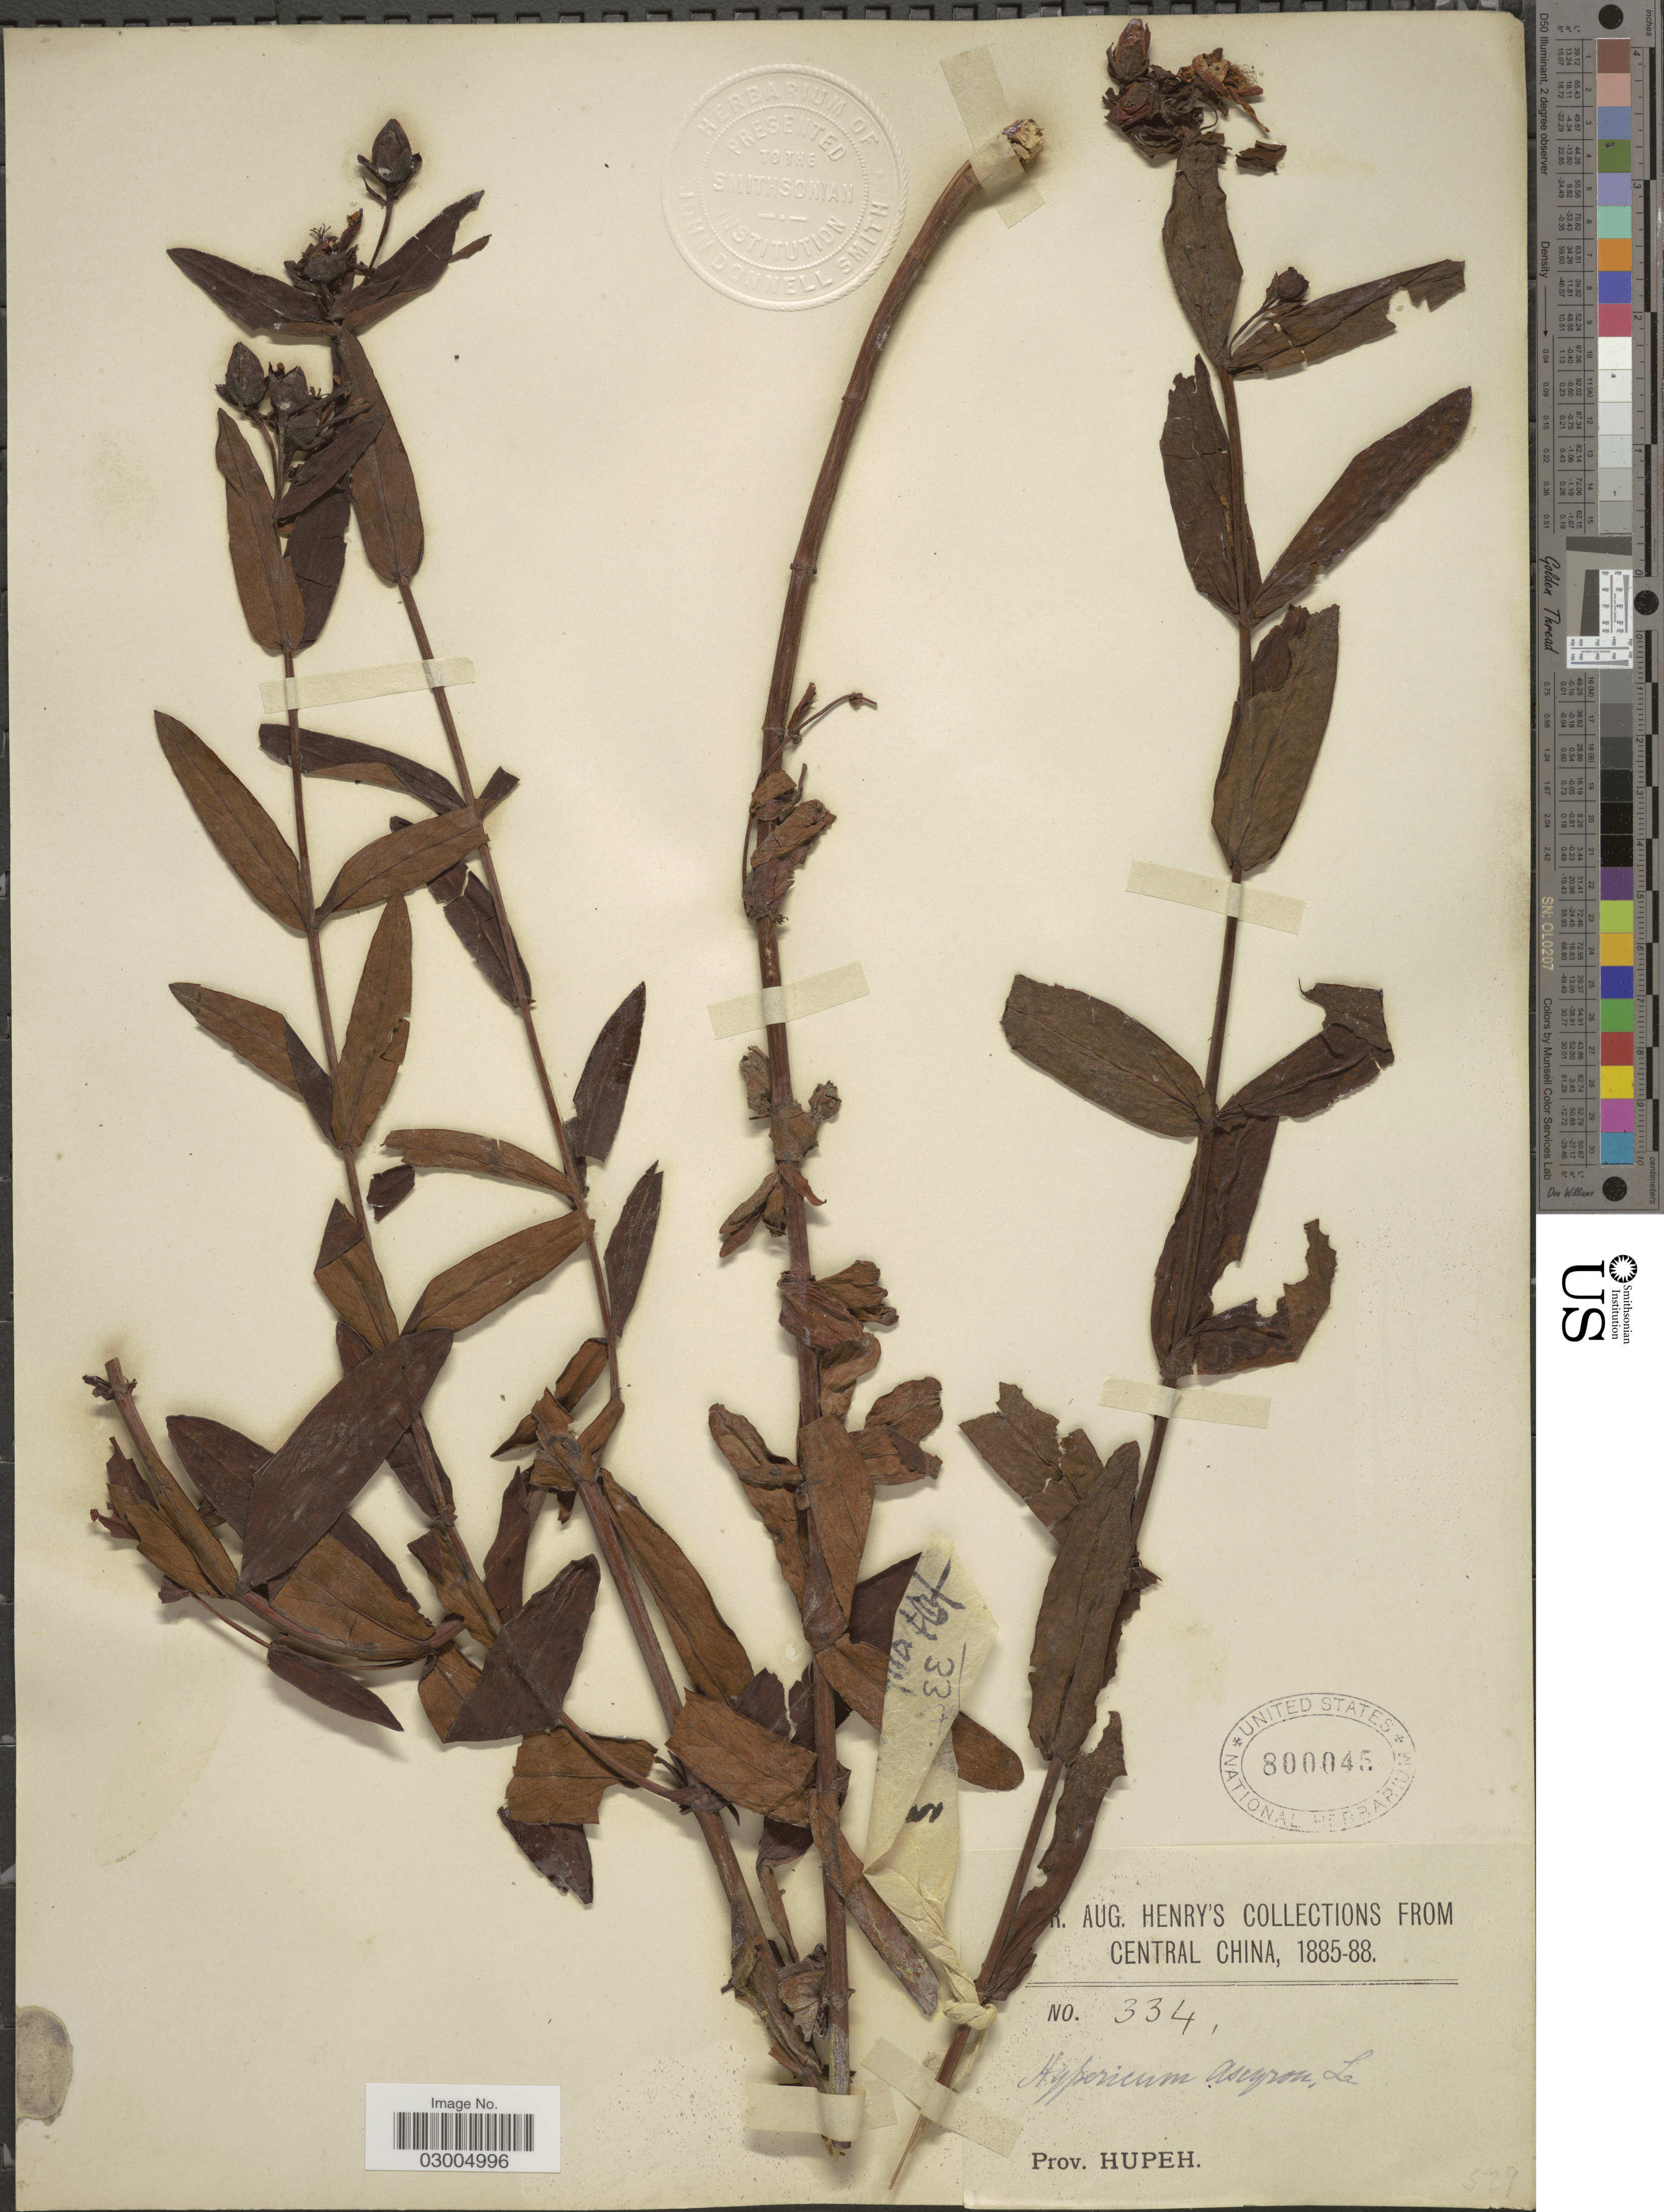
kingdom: Plantae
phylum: Tracheophyta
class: Magnoliopsida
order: Malpighiales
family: Hypericaceae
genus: Hypericum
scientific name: Hypericum ascyron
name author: L.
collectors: A. Henry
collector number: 334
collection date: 1885/1888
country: China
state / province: Hubei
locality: Central China. Prov. Hupeh.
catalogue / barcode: US 800045